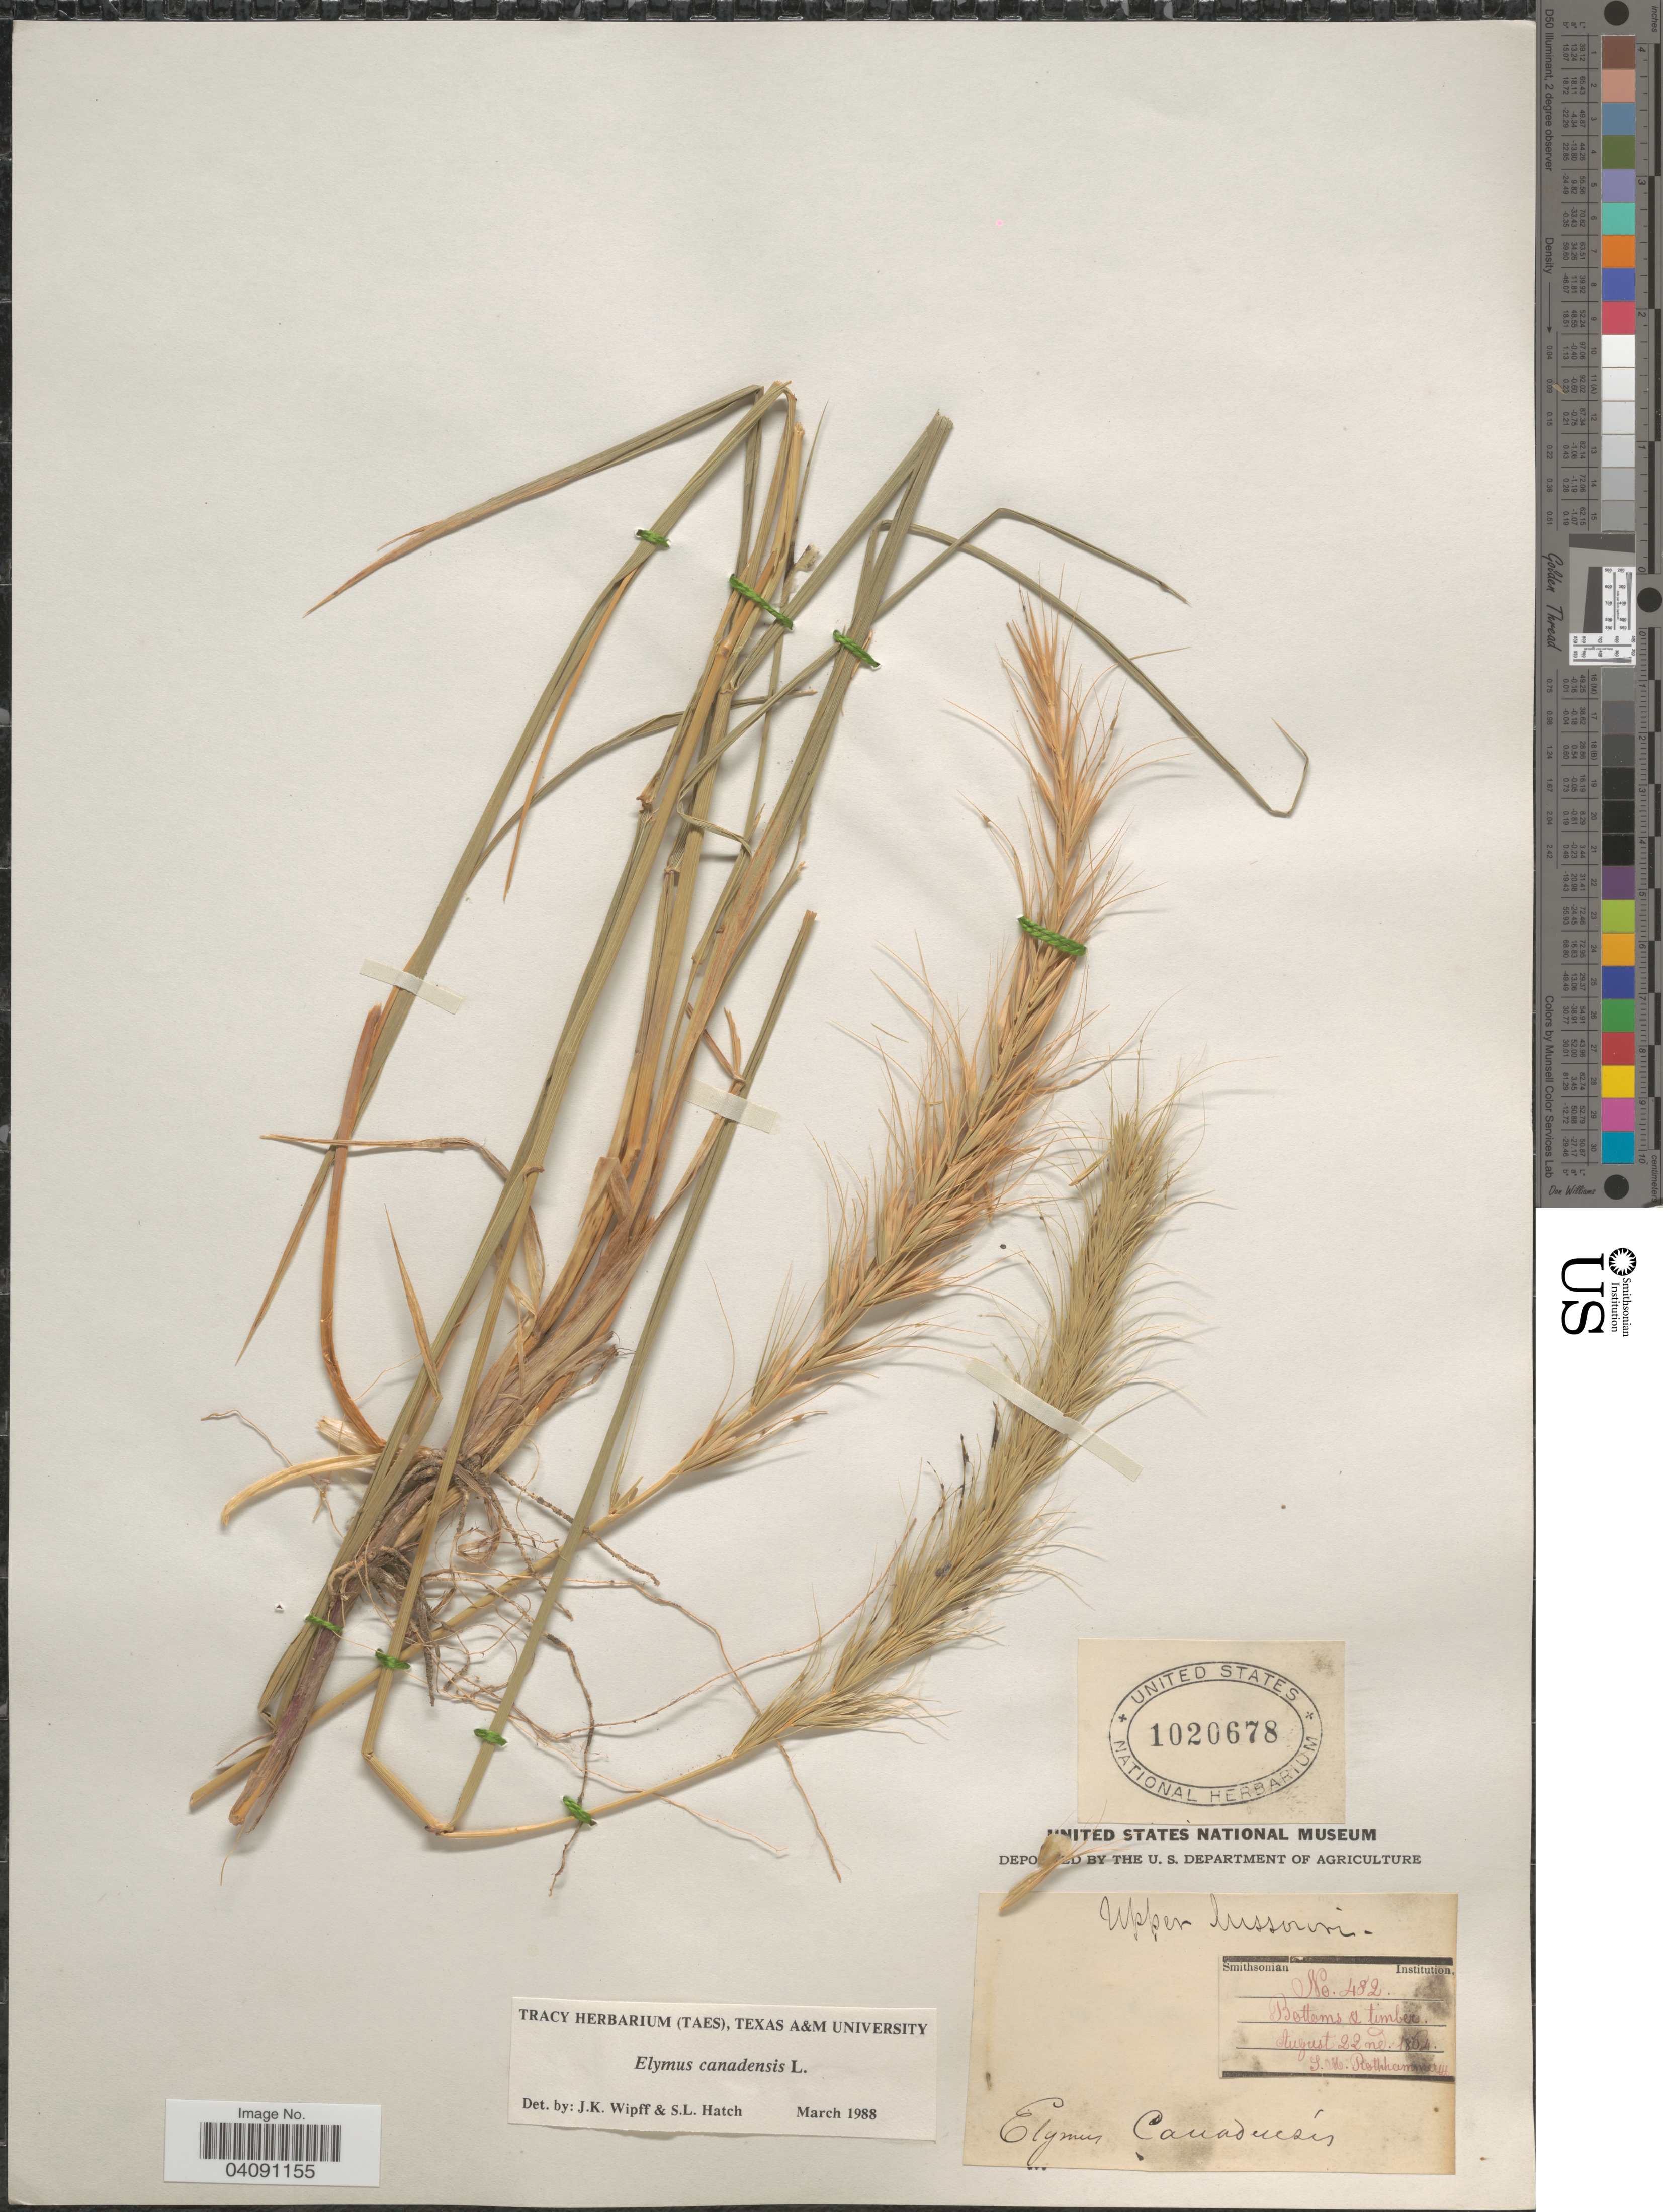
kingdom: Plantae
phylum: Tracheophyta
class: Liliopsida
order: Poales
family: Poaceae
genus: Elymus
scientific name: Elymus canadensis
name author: L.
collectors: S. Rothhammer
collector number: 482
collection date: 1864-08-22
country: United States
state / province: Missouri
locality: Upper Missouri. Bottoms & timber.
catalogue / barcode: US 1020678